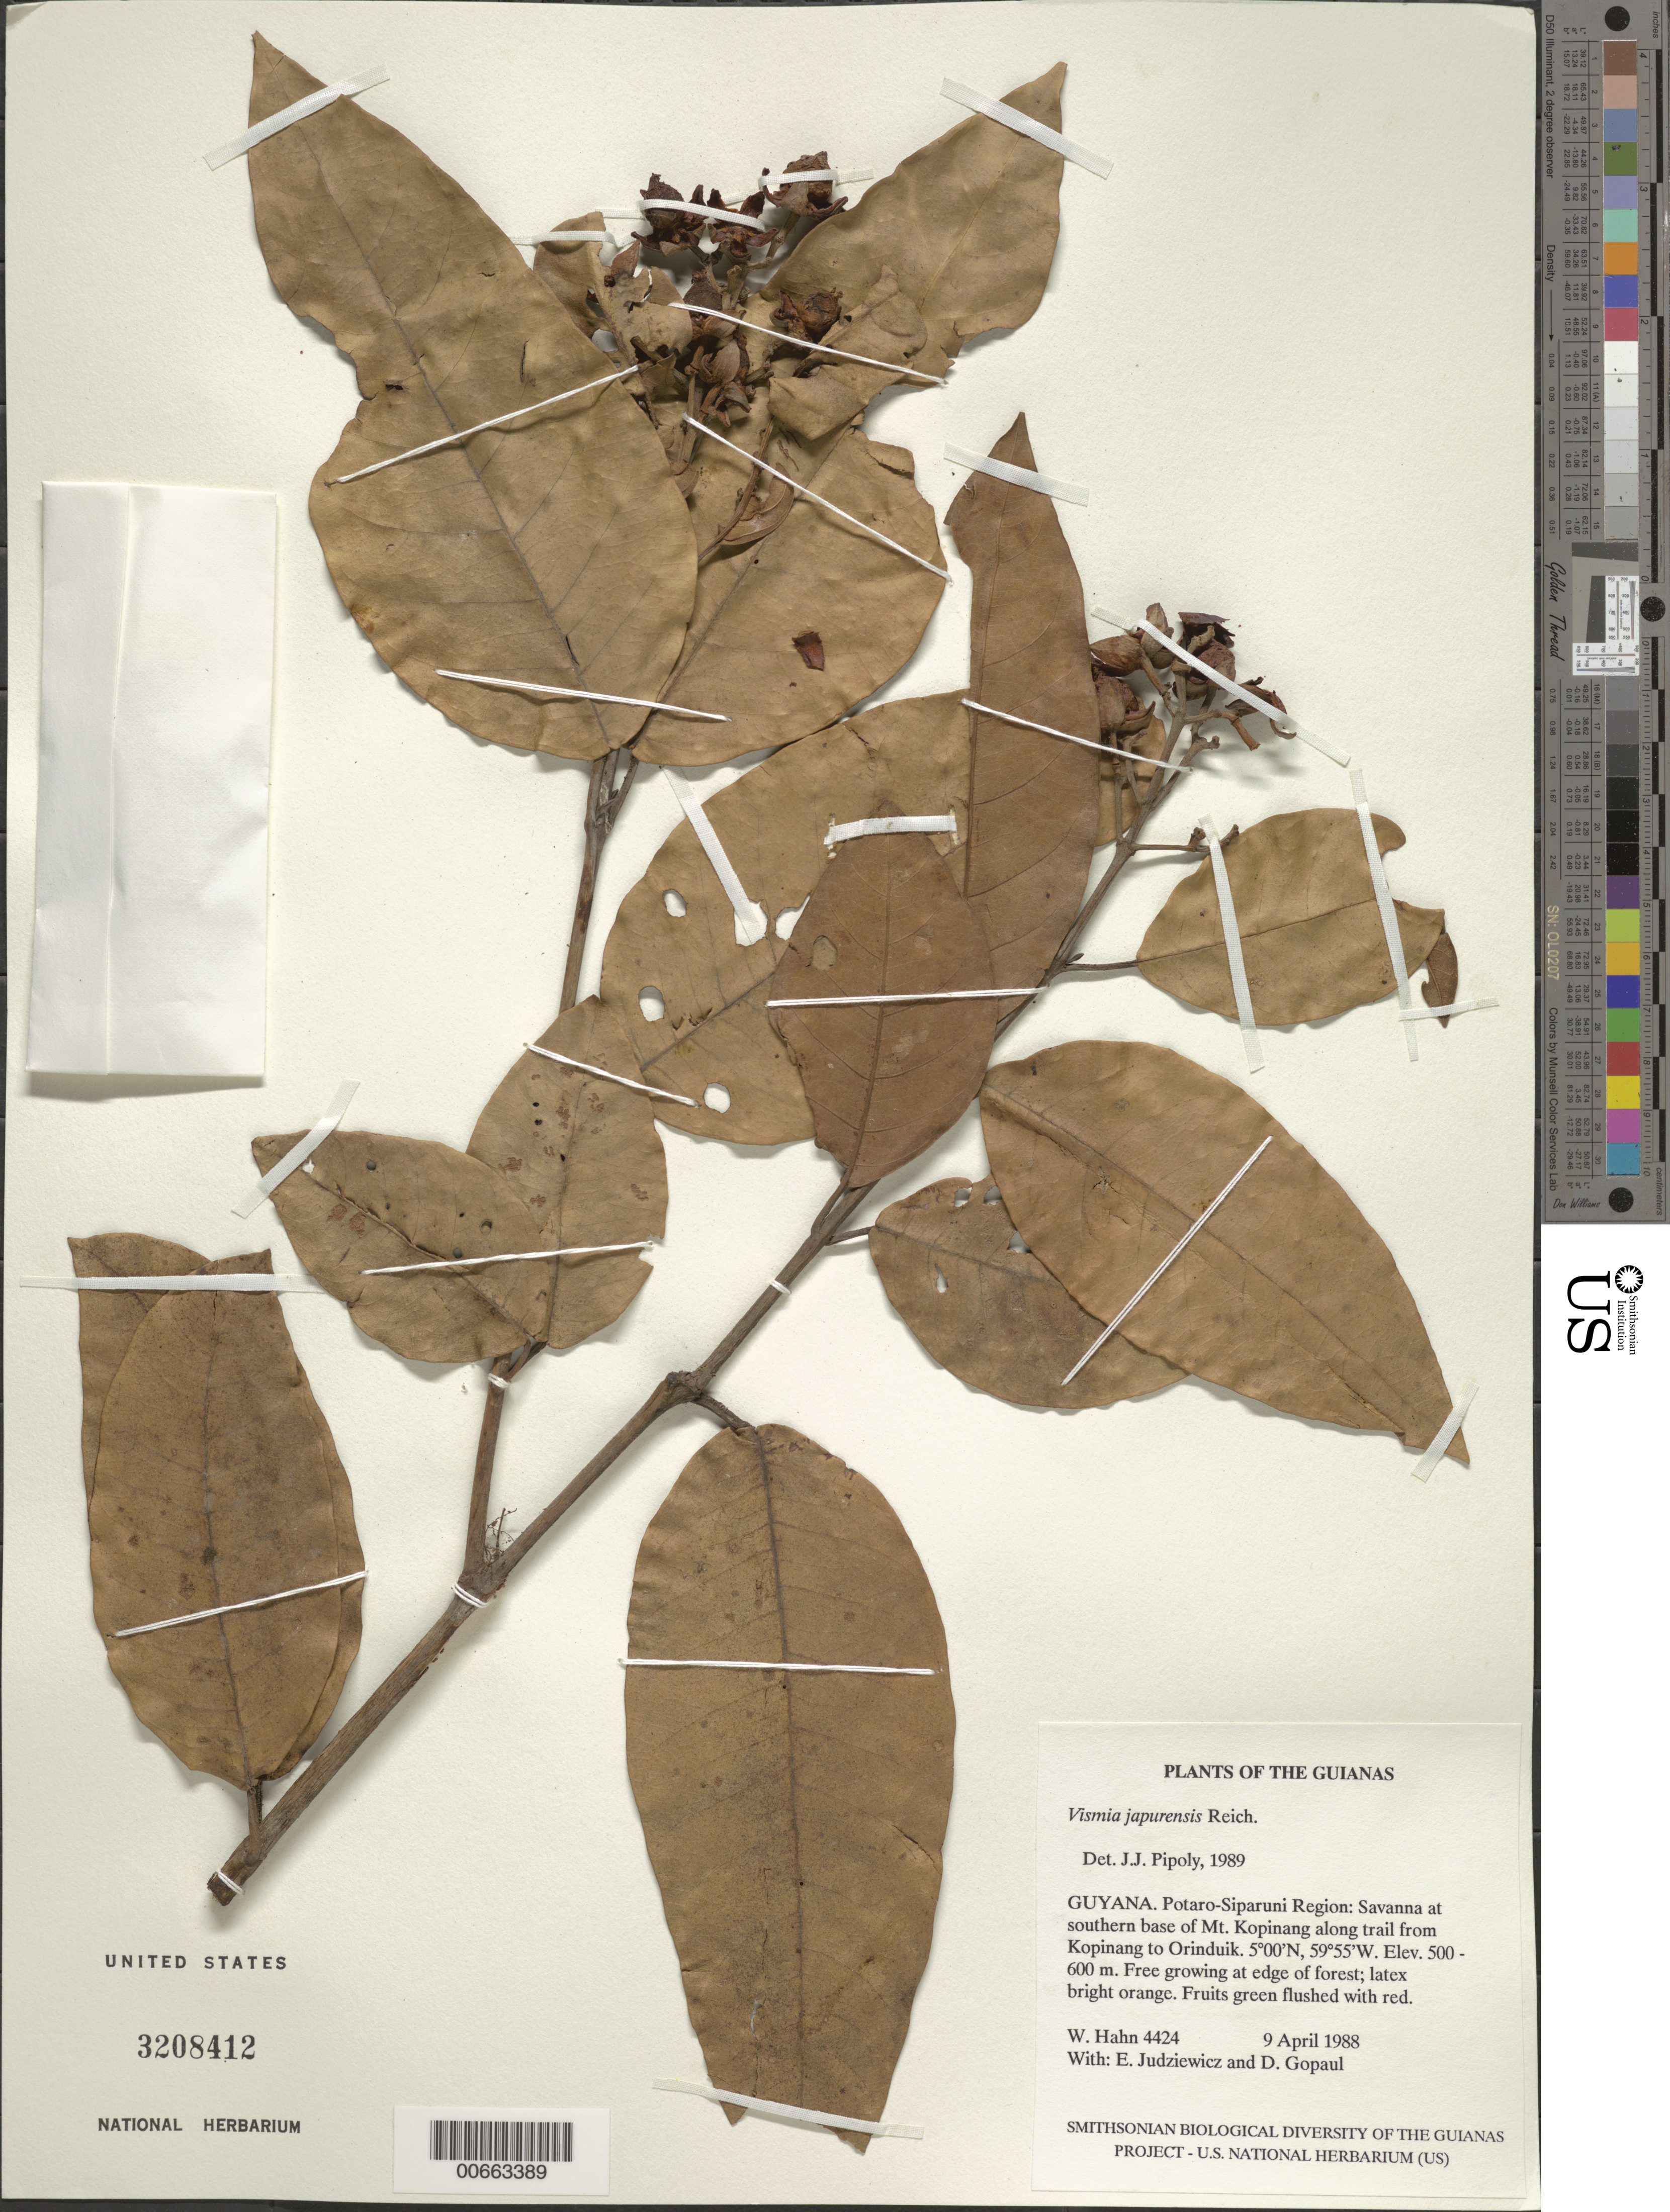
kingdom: Plantae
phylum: Tracheophyta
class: Magnoliopsida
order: Malpighiales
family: Hypericaceae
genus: Vismia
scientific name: Vismia japurensis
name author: Reichardt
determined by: Pipoly, J. J., III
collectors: W. Hahn, E. J. Judziewicz & D. Gopaul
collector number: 4424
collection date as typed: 9 April 1988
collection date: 1988-04-09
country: Guyana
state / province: Potaro-Siparuni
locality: Southern base of Mt. Kopinang along trail from Kopinang to Orinduik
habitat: Savanna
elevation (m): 500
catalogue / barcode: US 3208412